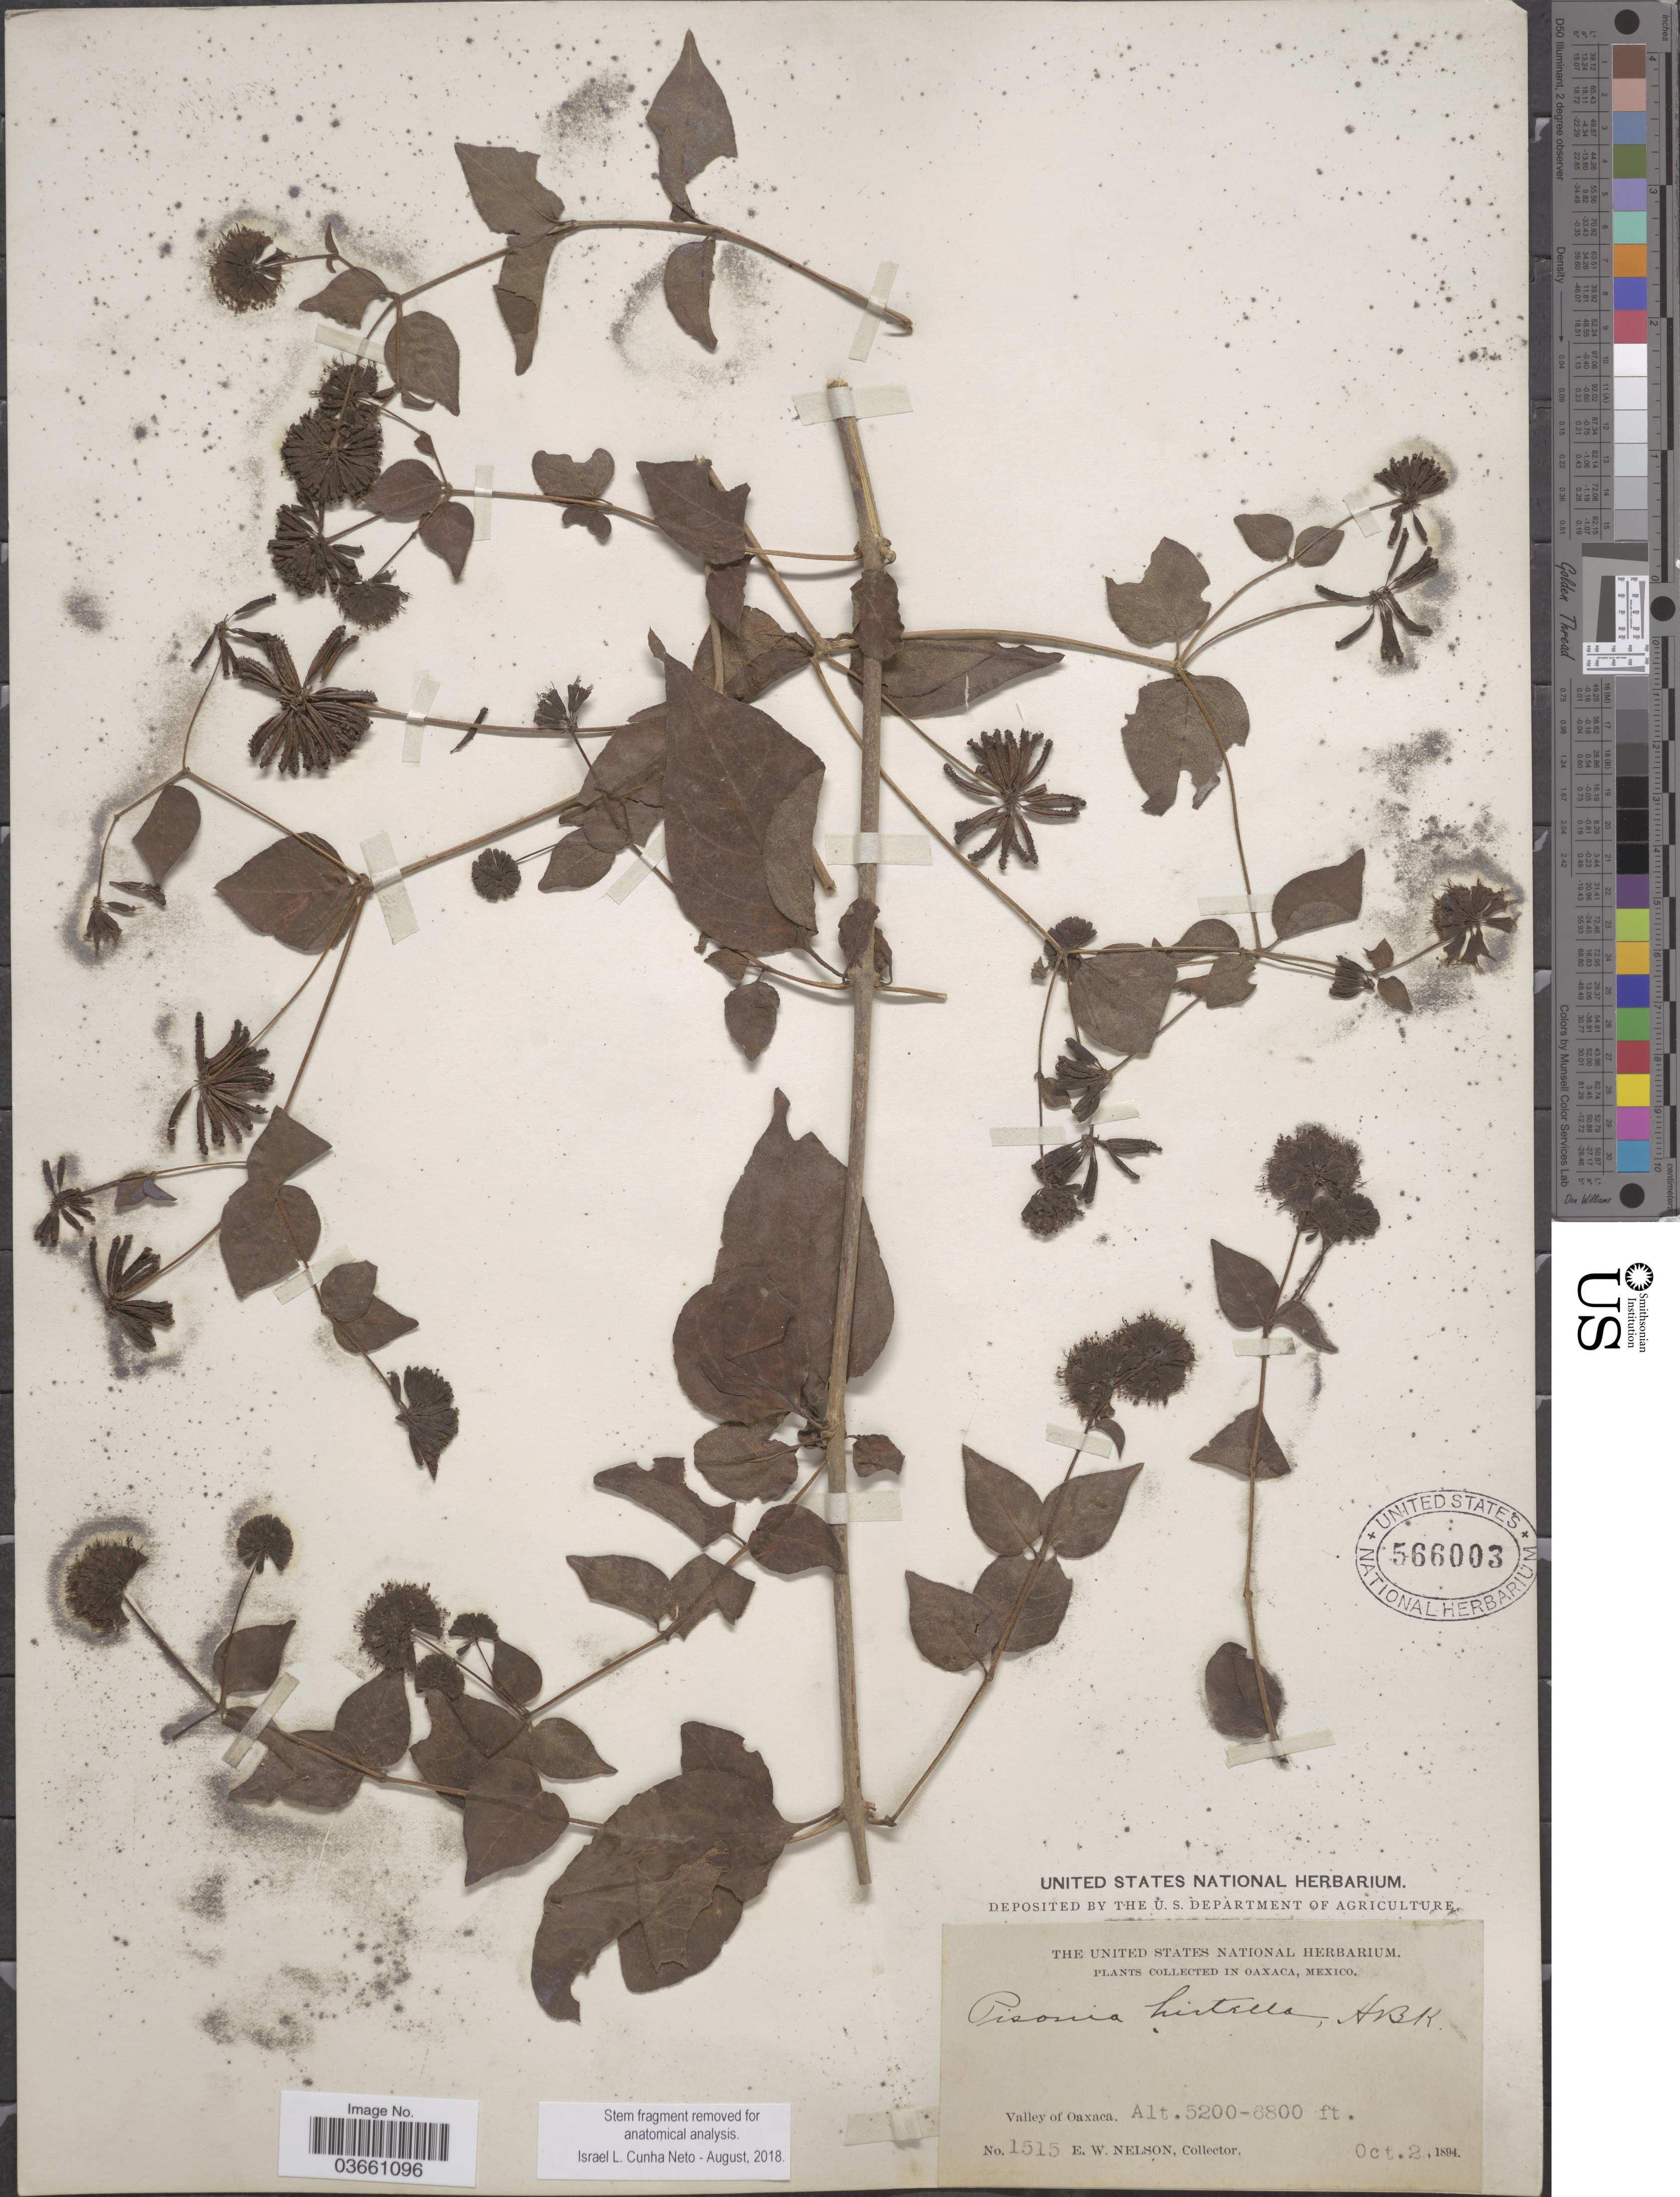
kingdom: Plantae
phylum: Tracheophyta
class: Magnoliopsida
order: Caryophyllales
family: Nyctaginaceae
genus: Pisoniella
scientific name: Pisoniella arborescens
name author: (Lag. & Rodr.) Standl.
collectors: E. W. Nelson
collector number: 1515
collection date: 1894-10-02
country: Mexico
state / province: Oaxaca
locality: Valley of Oaxaca.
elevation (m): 1585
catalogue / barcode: US 566003